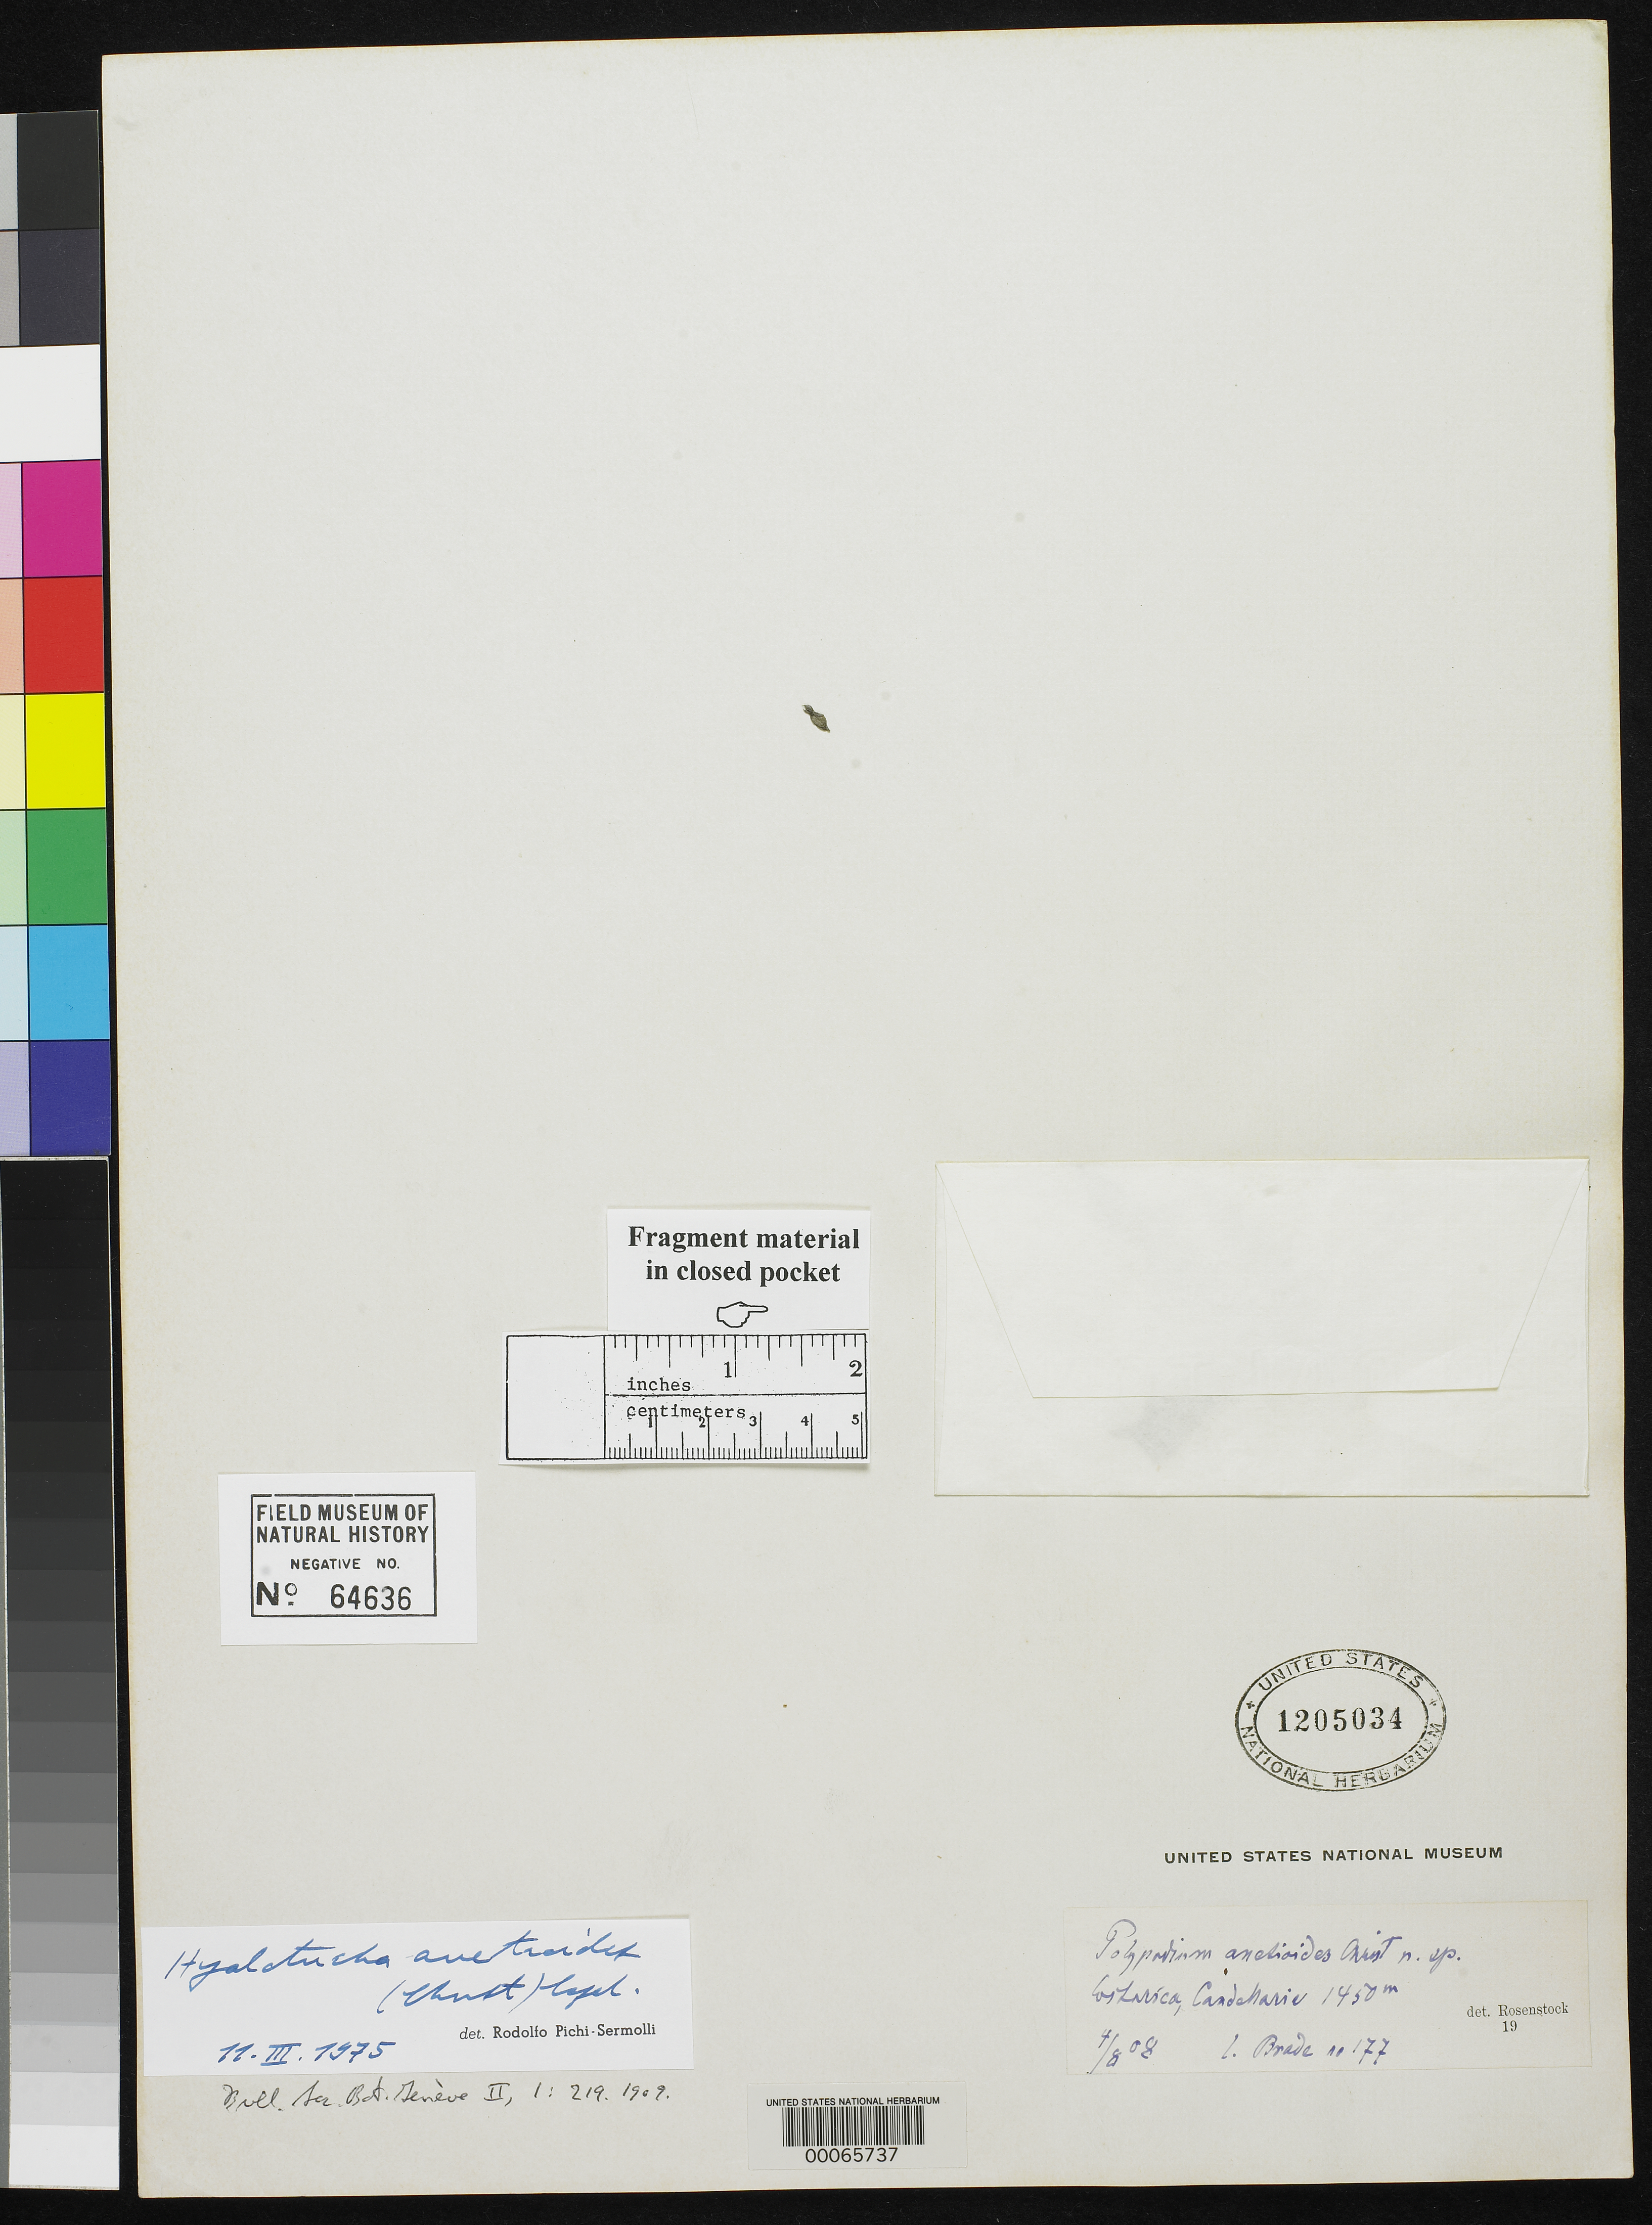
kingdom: Plantae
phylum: Tracheophyta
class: Polypodiopsida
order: Polypodiales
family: Polypodiaceae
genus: Polypodium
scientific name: Polypodium anetioides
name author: Christ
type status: Isotype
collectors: A. C. Brade & A. Brade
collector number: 177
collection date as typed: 04 Aug 1908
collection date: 1908-08-04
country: Costa Rica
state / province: San José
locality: Candelaria region.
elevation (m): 1450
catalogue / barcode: US 1205034